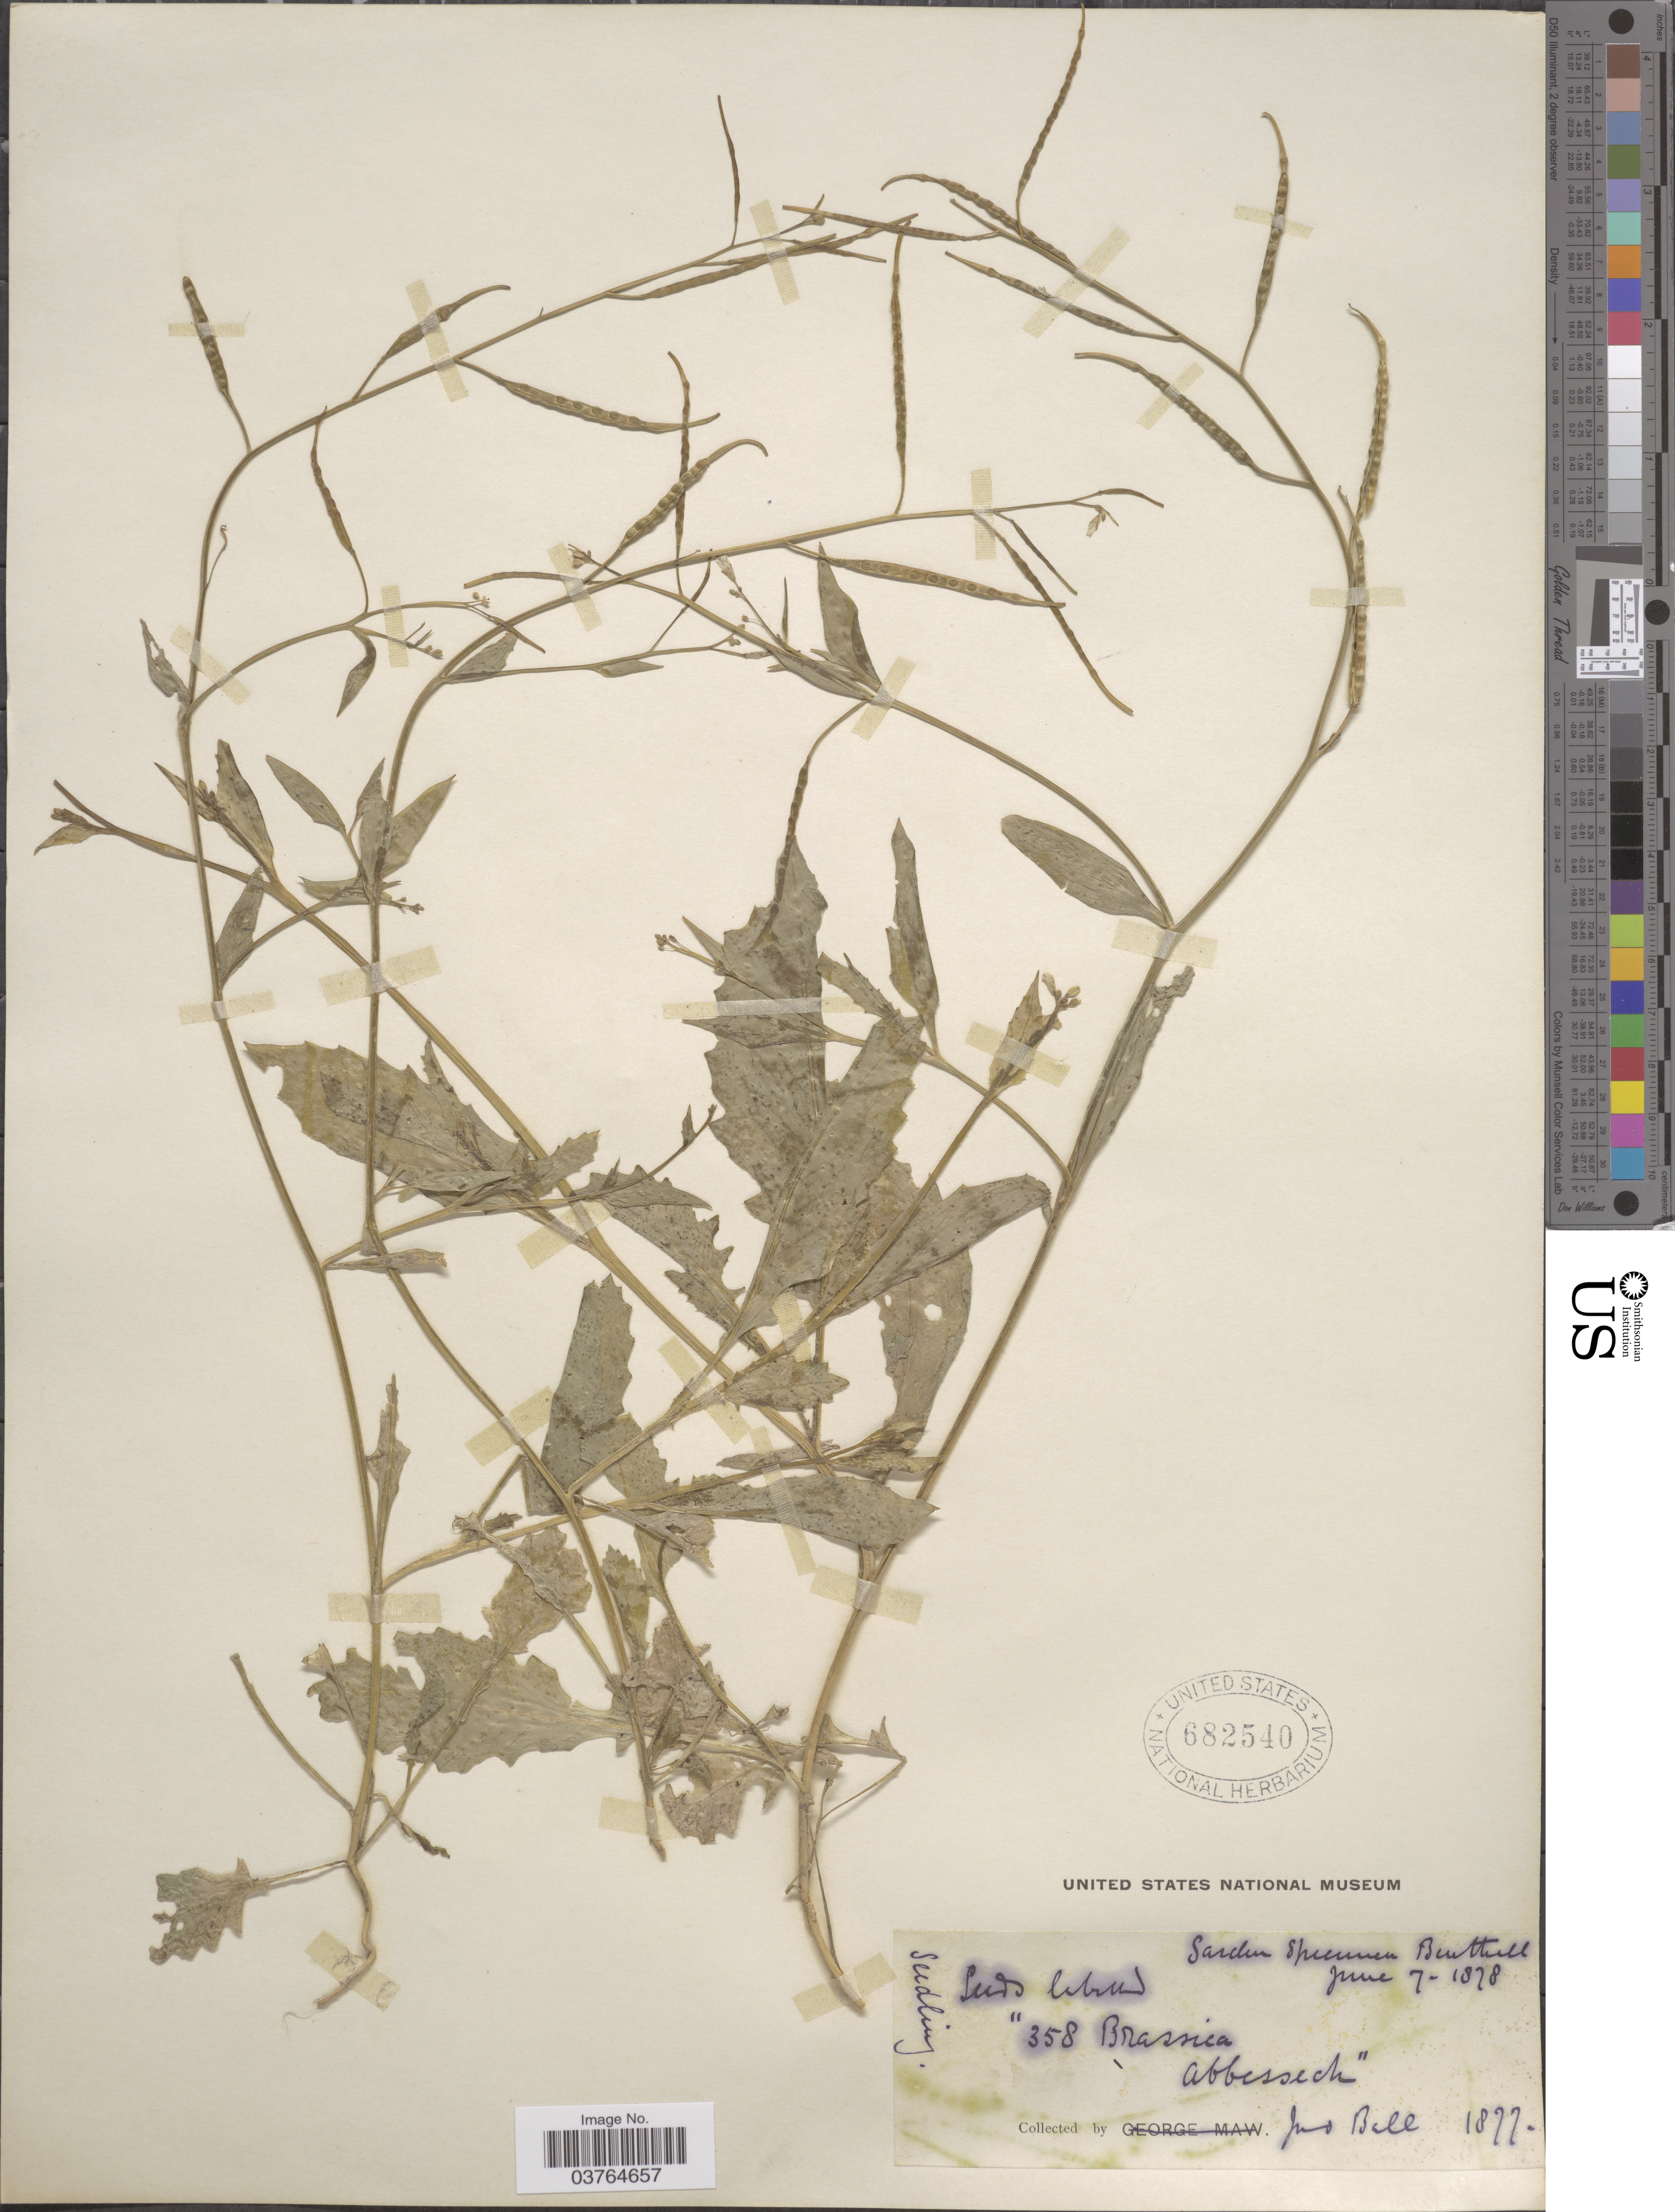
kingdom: Plantae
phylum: Tracheophyta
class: Magnoliopsida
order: Brassicales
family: Brassicaceae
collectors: J. Ball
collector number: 358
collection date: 1877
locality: Garden Specimen Bruthell. [interpreted]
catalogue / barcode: US 682540